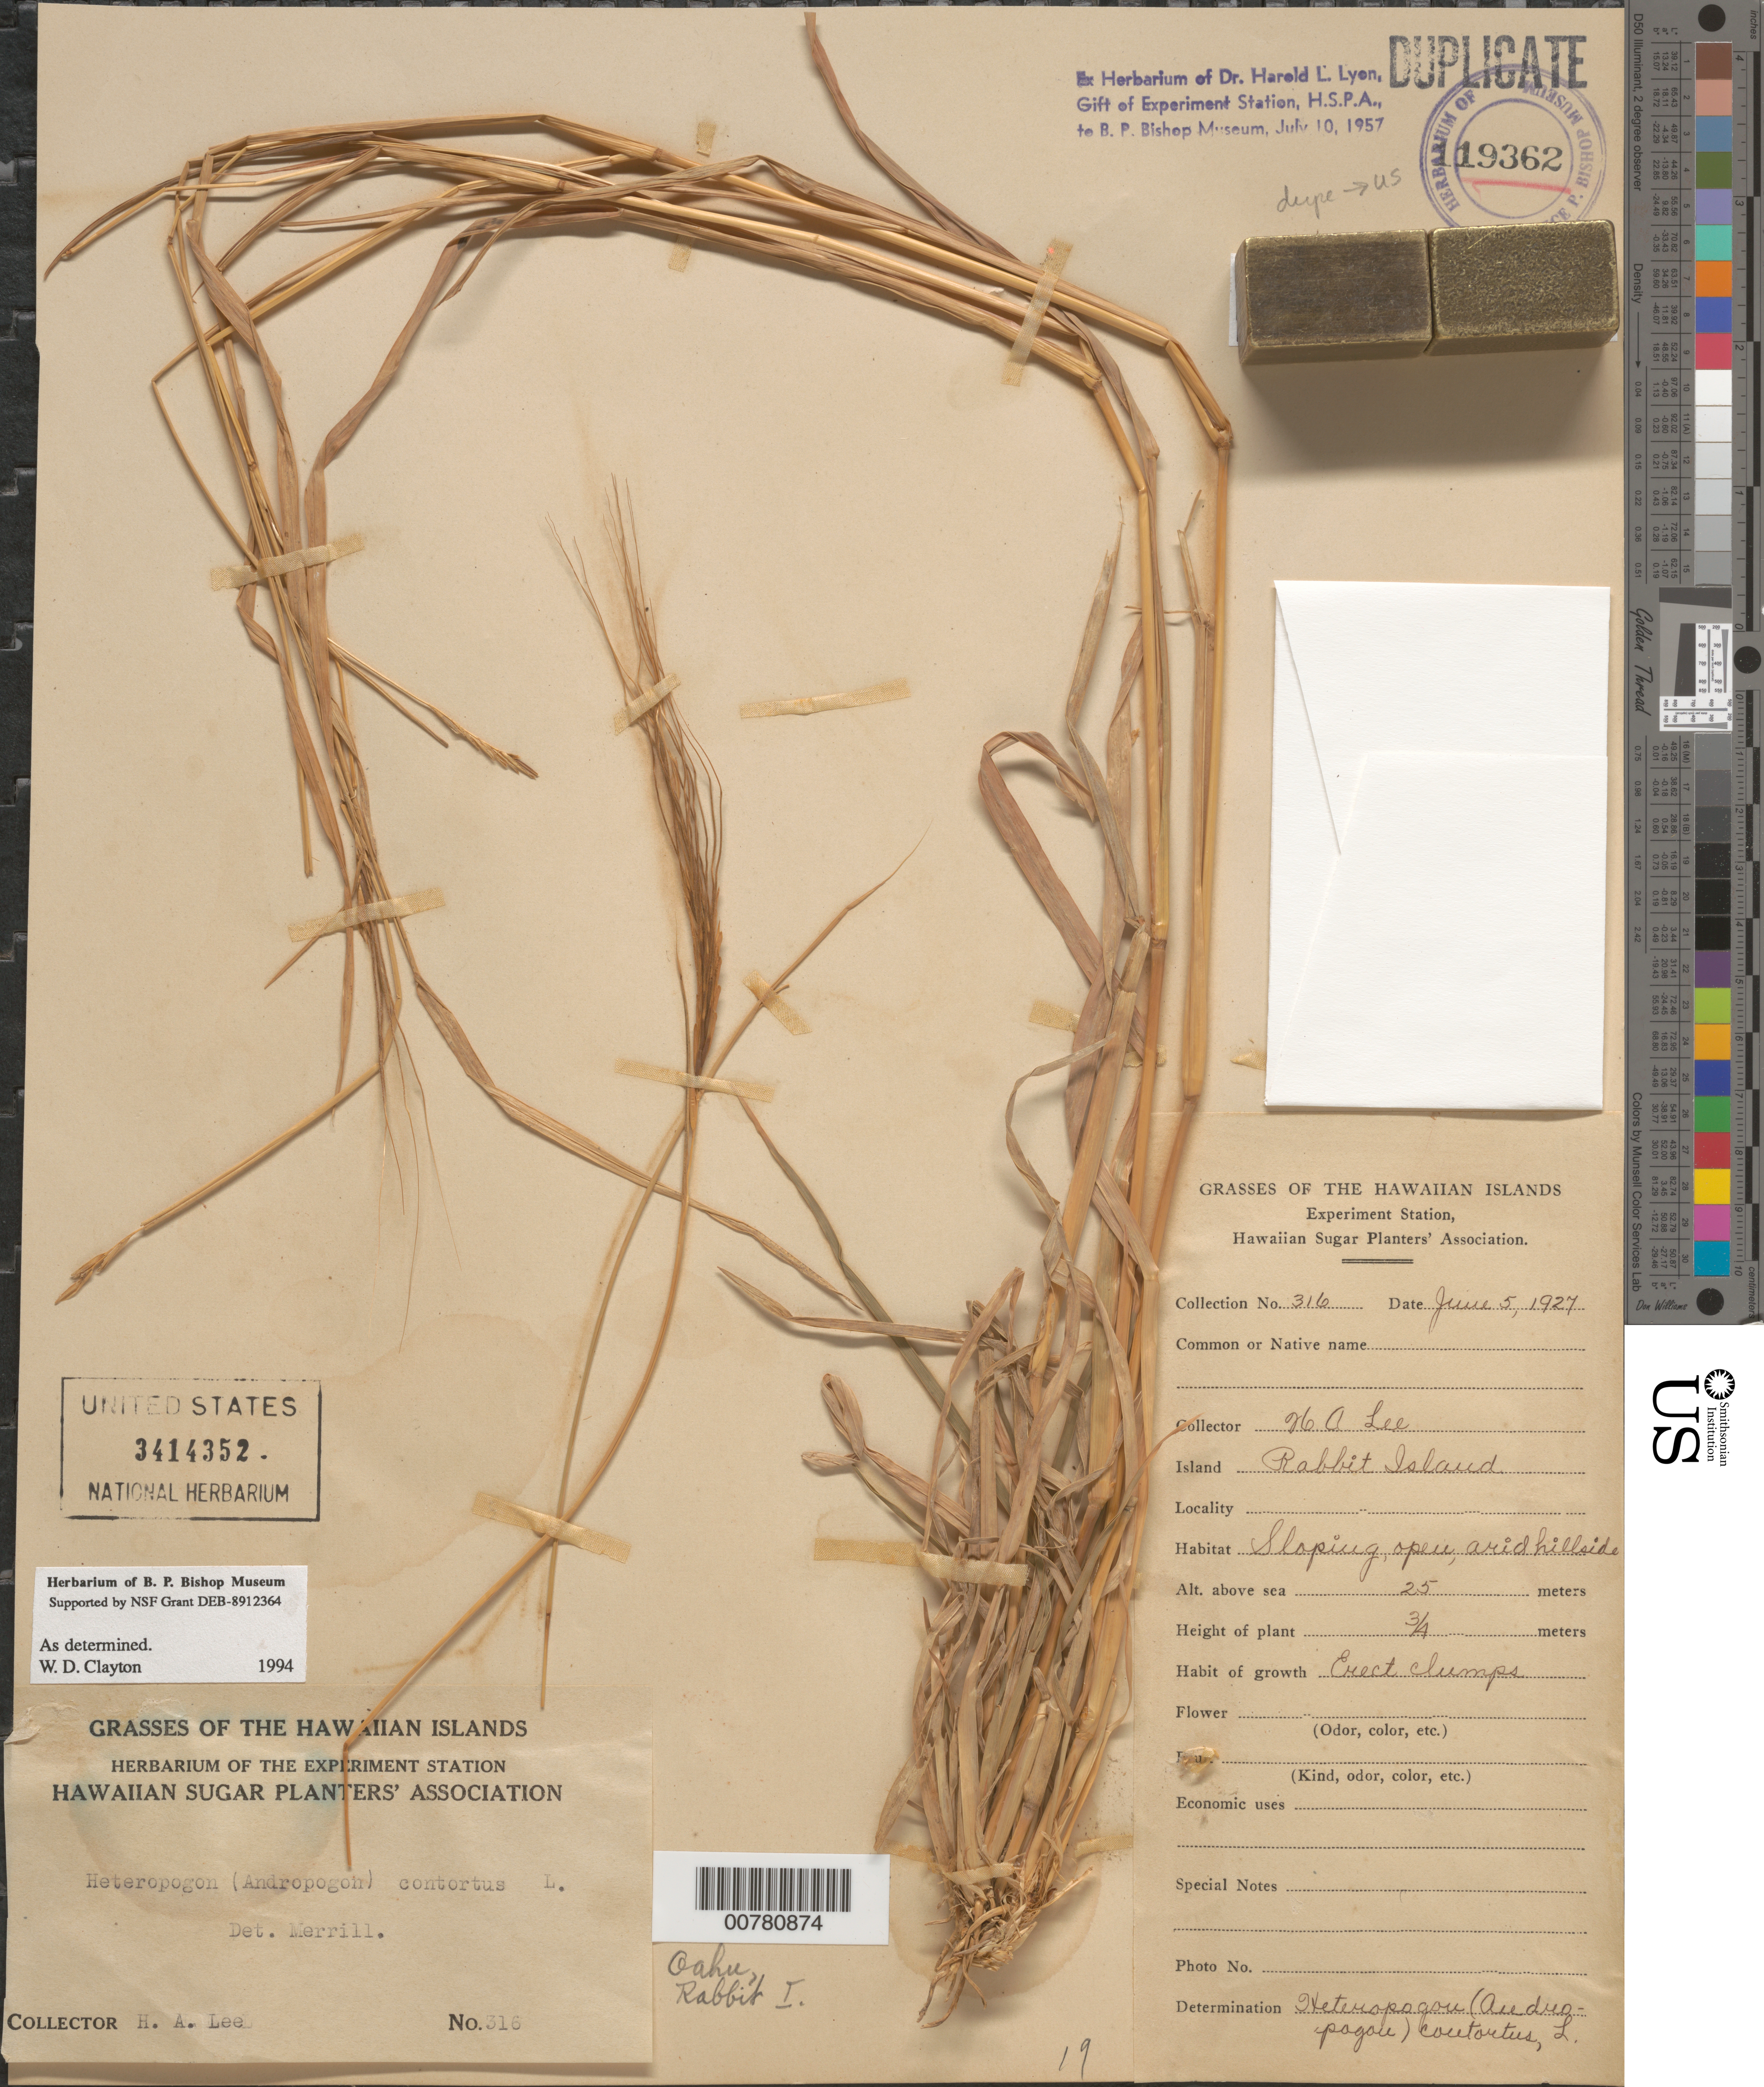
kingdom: Plantae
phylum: Tracheophyta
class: Liliopsida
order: Poales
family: Poaceae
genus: Heteropogon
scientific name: Heteropogon contortus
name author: (L.) P. Beauv. ex Roem. & Schult.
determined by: Clayton, W. D.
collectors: H. Lee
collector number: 316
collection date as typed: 5 Jun 1927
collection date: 1927-06-05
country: United States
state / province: Hawaii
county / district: Honolulu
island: Oahu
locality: Rabit Island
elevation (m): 25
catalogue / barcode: US 3414352